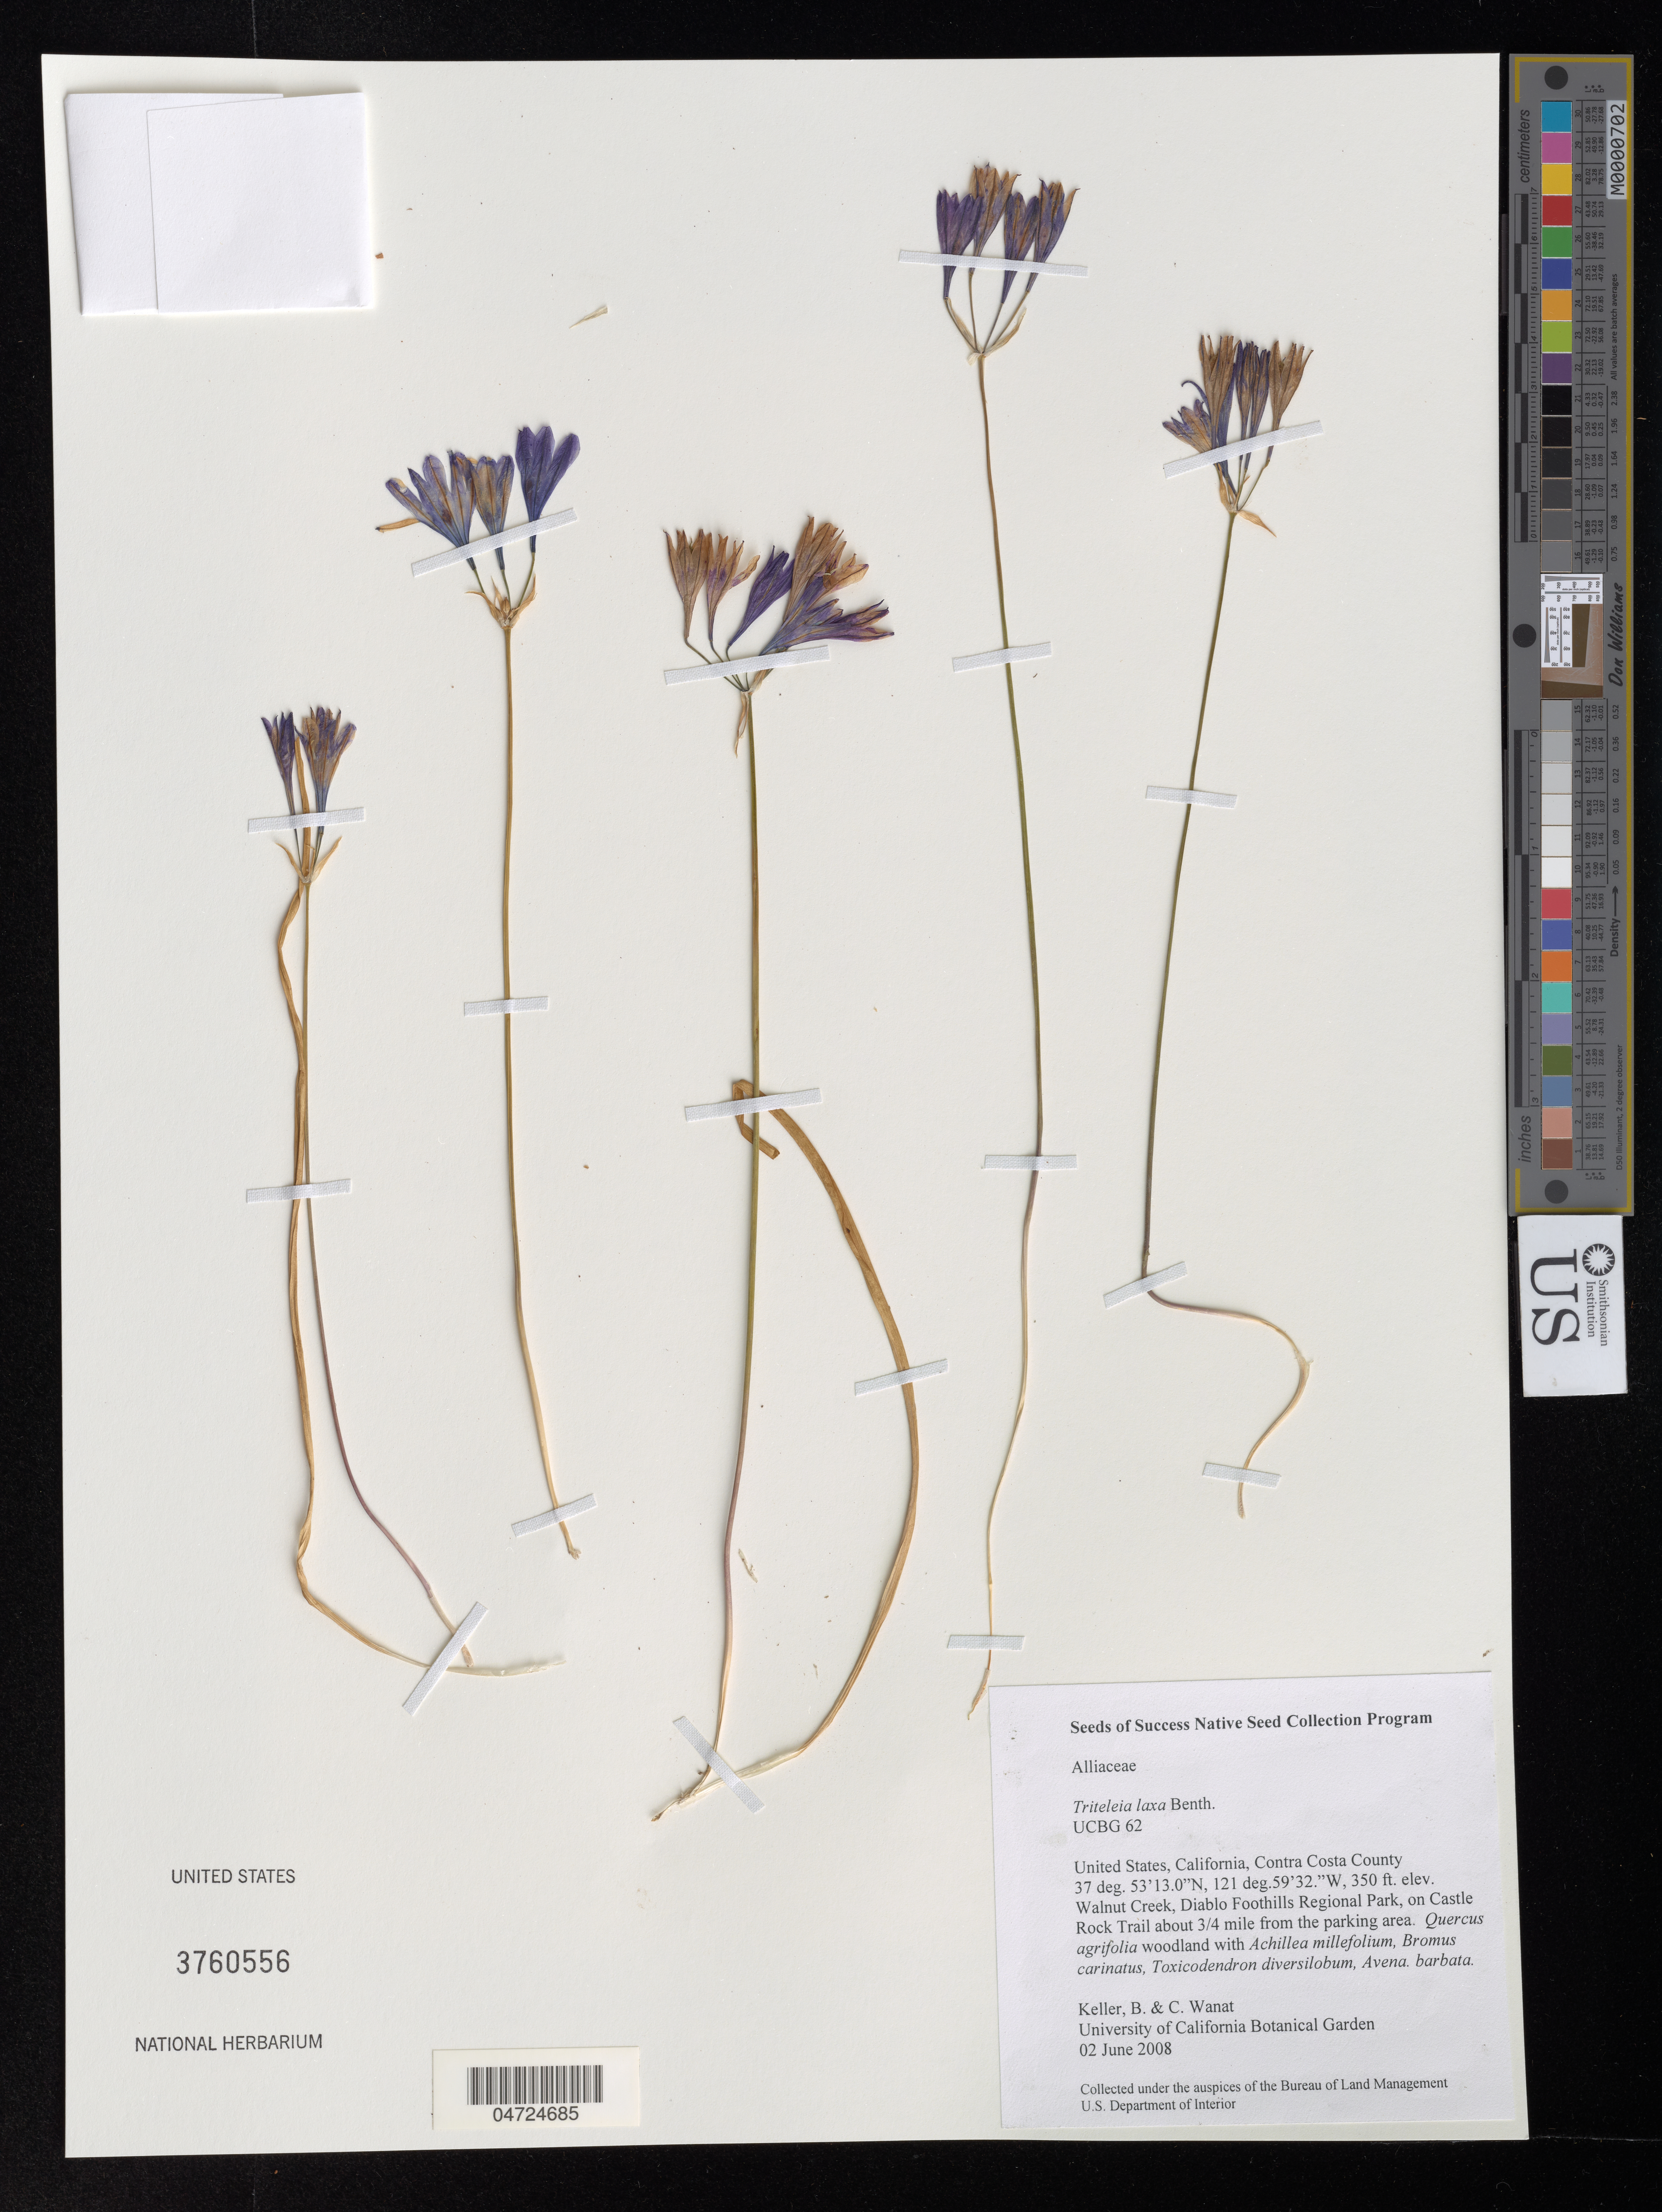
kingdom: Plantae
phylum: Tracheophyta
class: Liliopsida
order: Asparagales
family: Asparagaceae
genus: Triteleia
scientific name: Triteleia laxa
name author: Benth.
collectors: B. Keller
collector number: UCBG 62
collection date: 2008-06-02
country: United States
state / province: California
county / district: Contra Costa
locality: Contra Costa County. Walnut Creek, Diablo Foothills Regional Park, on Castle Rock Trail about 3/4 mile from the parking area.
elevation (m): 107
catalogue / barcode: US 3760556